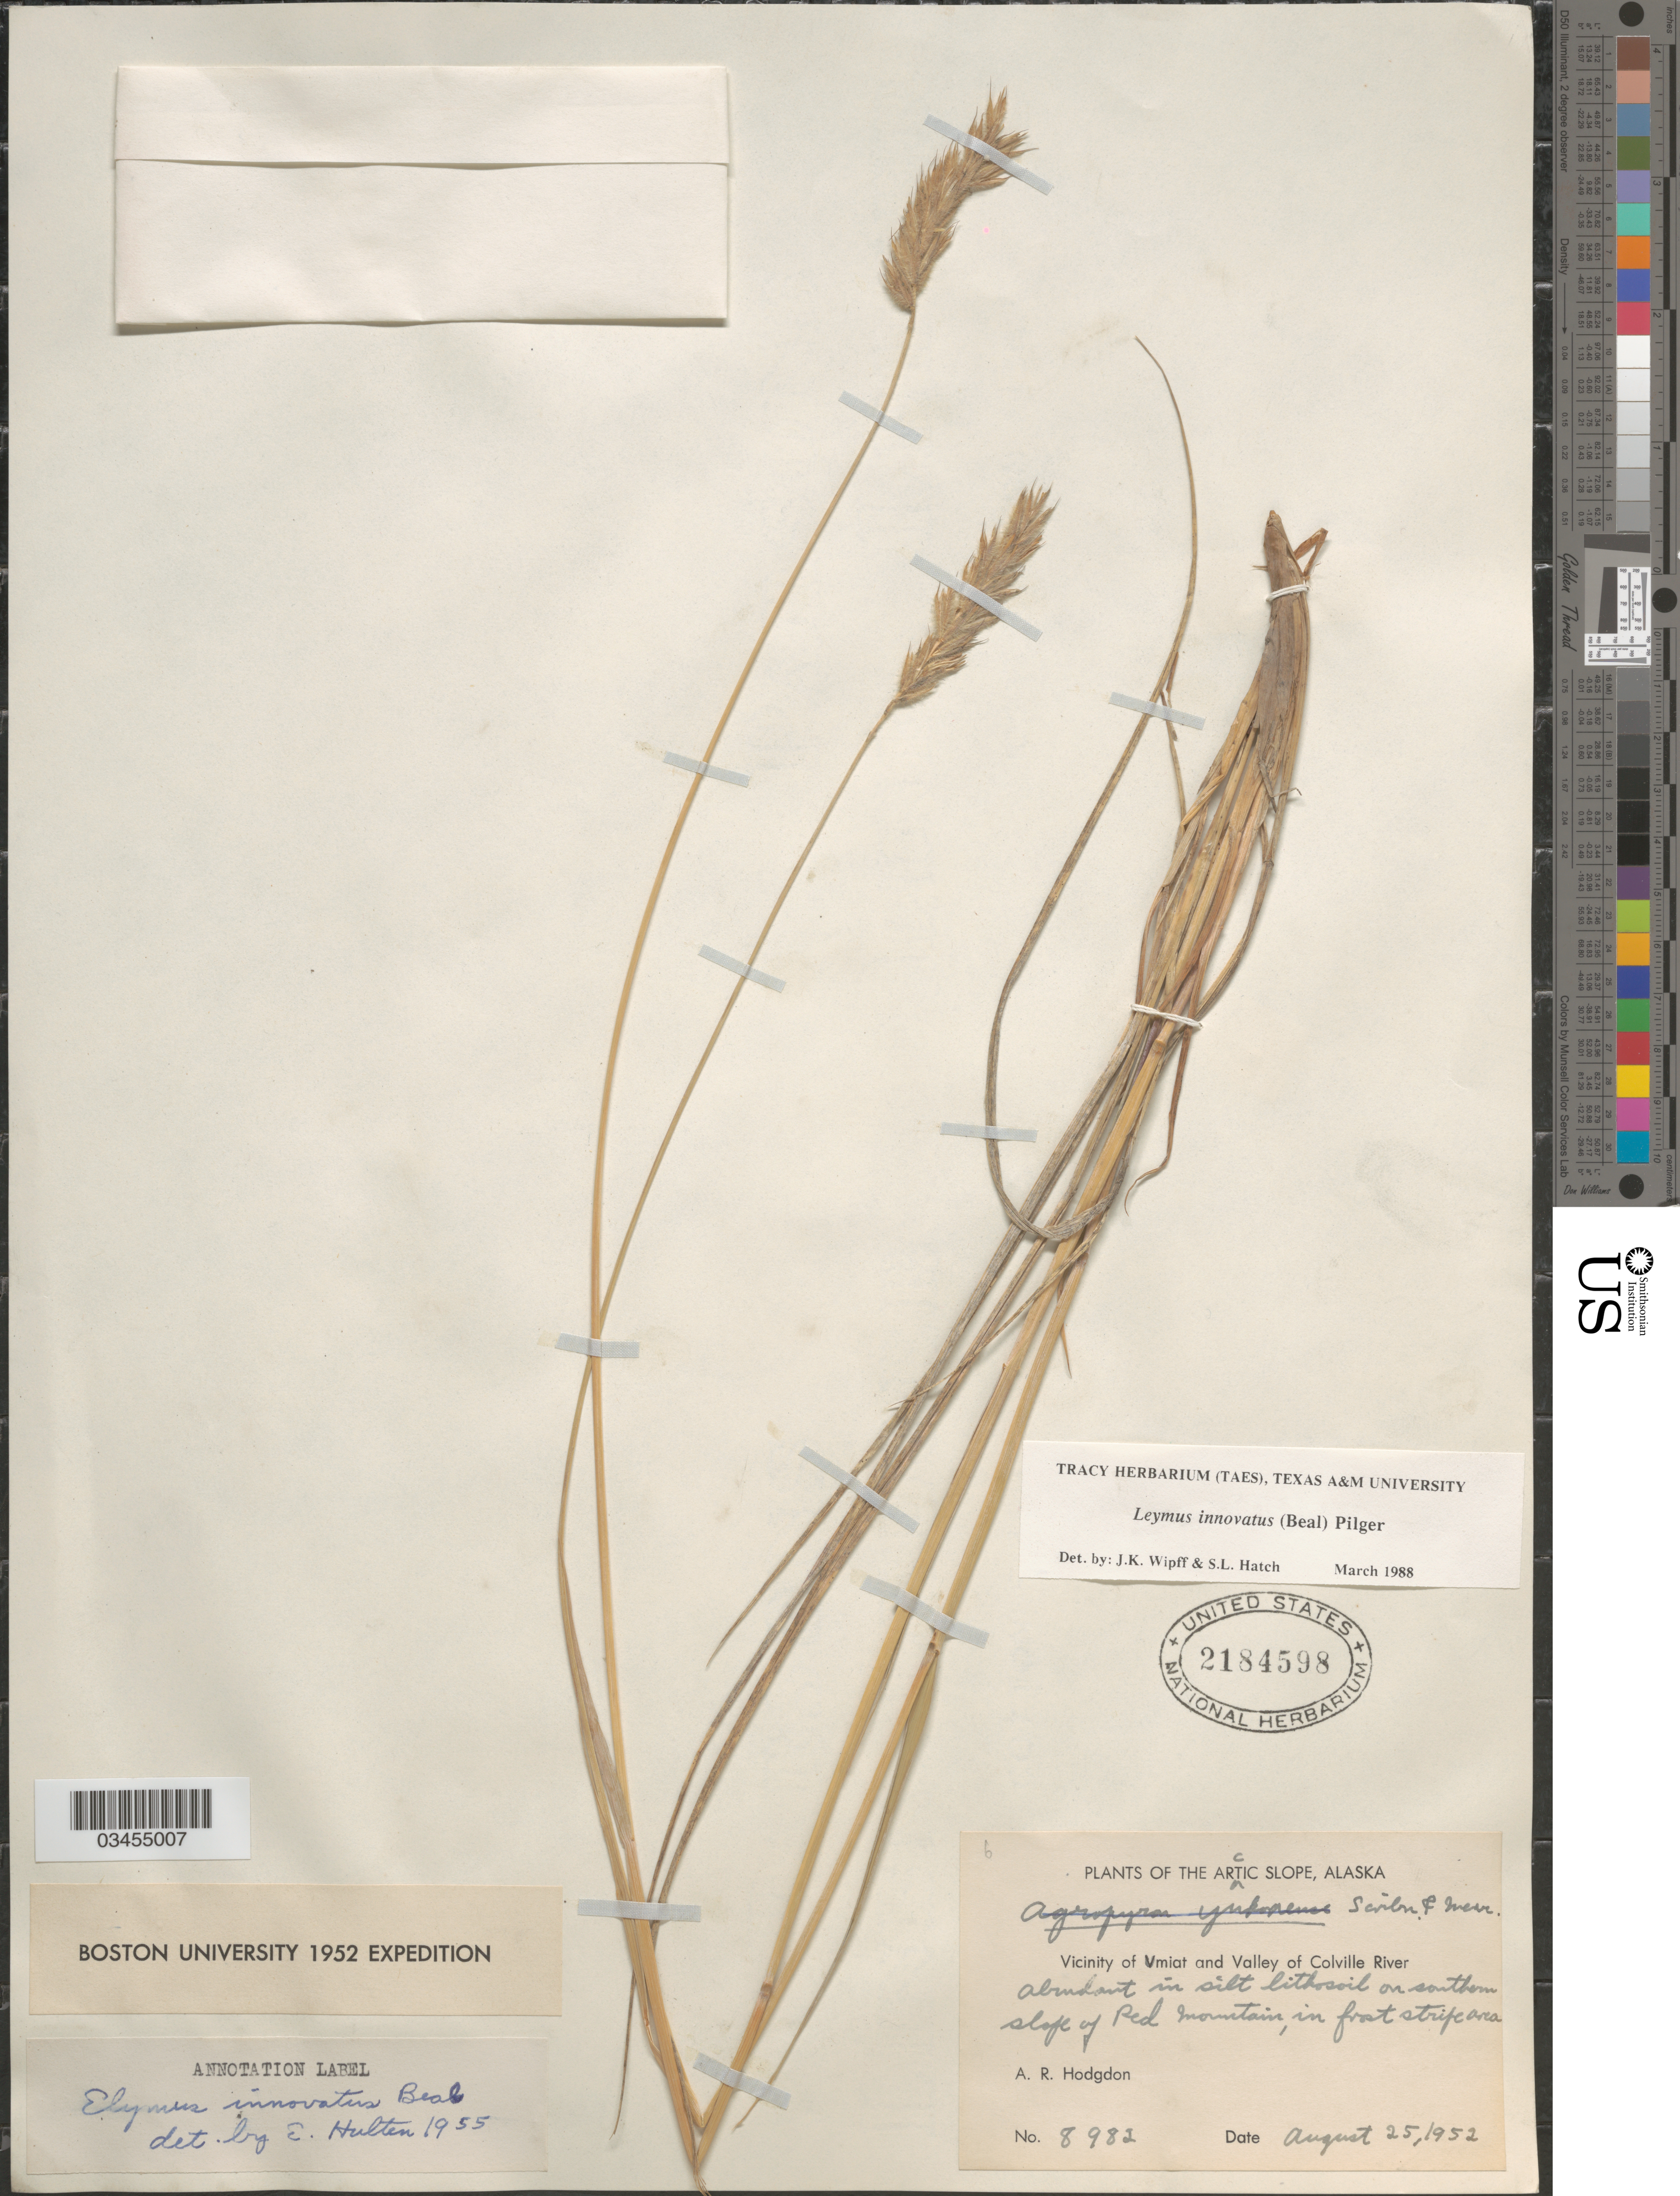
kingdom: Plantae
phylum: Tracheophyta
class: Liliopsida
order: Poales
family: Poaceae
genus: Leymus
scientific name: Leymus innovatus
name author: (W.J. Beal) Pilg.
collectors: A. R. Hodgdon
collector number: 8982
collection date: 1952-08-25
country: United States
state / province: Alaska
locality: Boston University 1952 Expedition. Arctic Slope. Vicinity of Umiat and Valley of Colville River. Abundant in silt lithosoil on southern slope of Red mountain, in frost stripe area.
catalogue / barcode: US 2184598